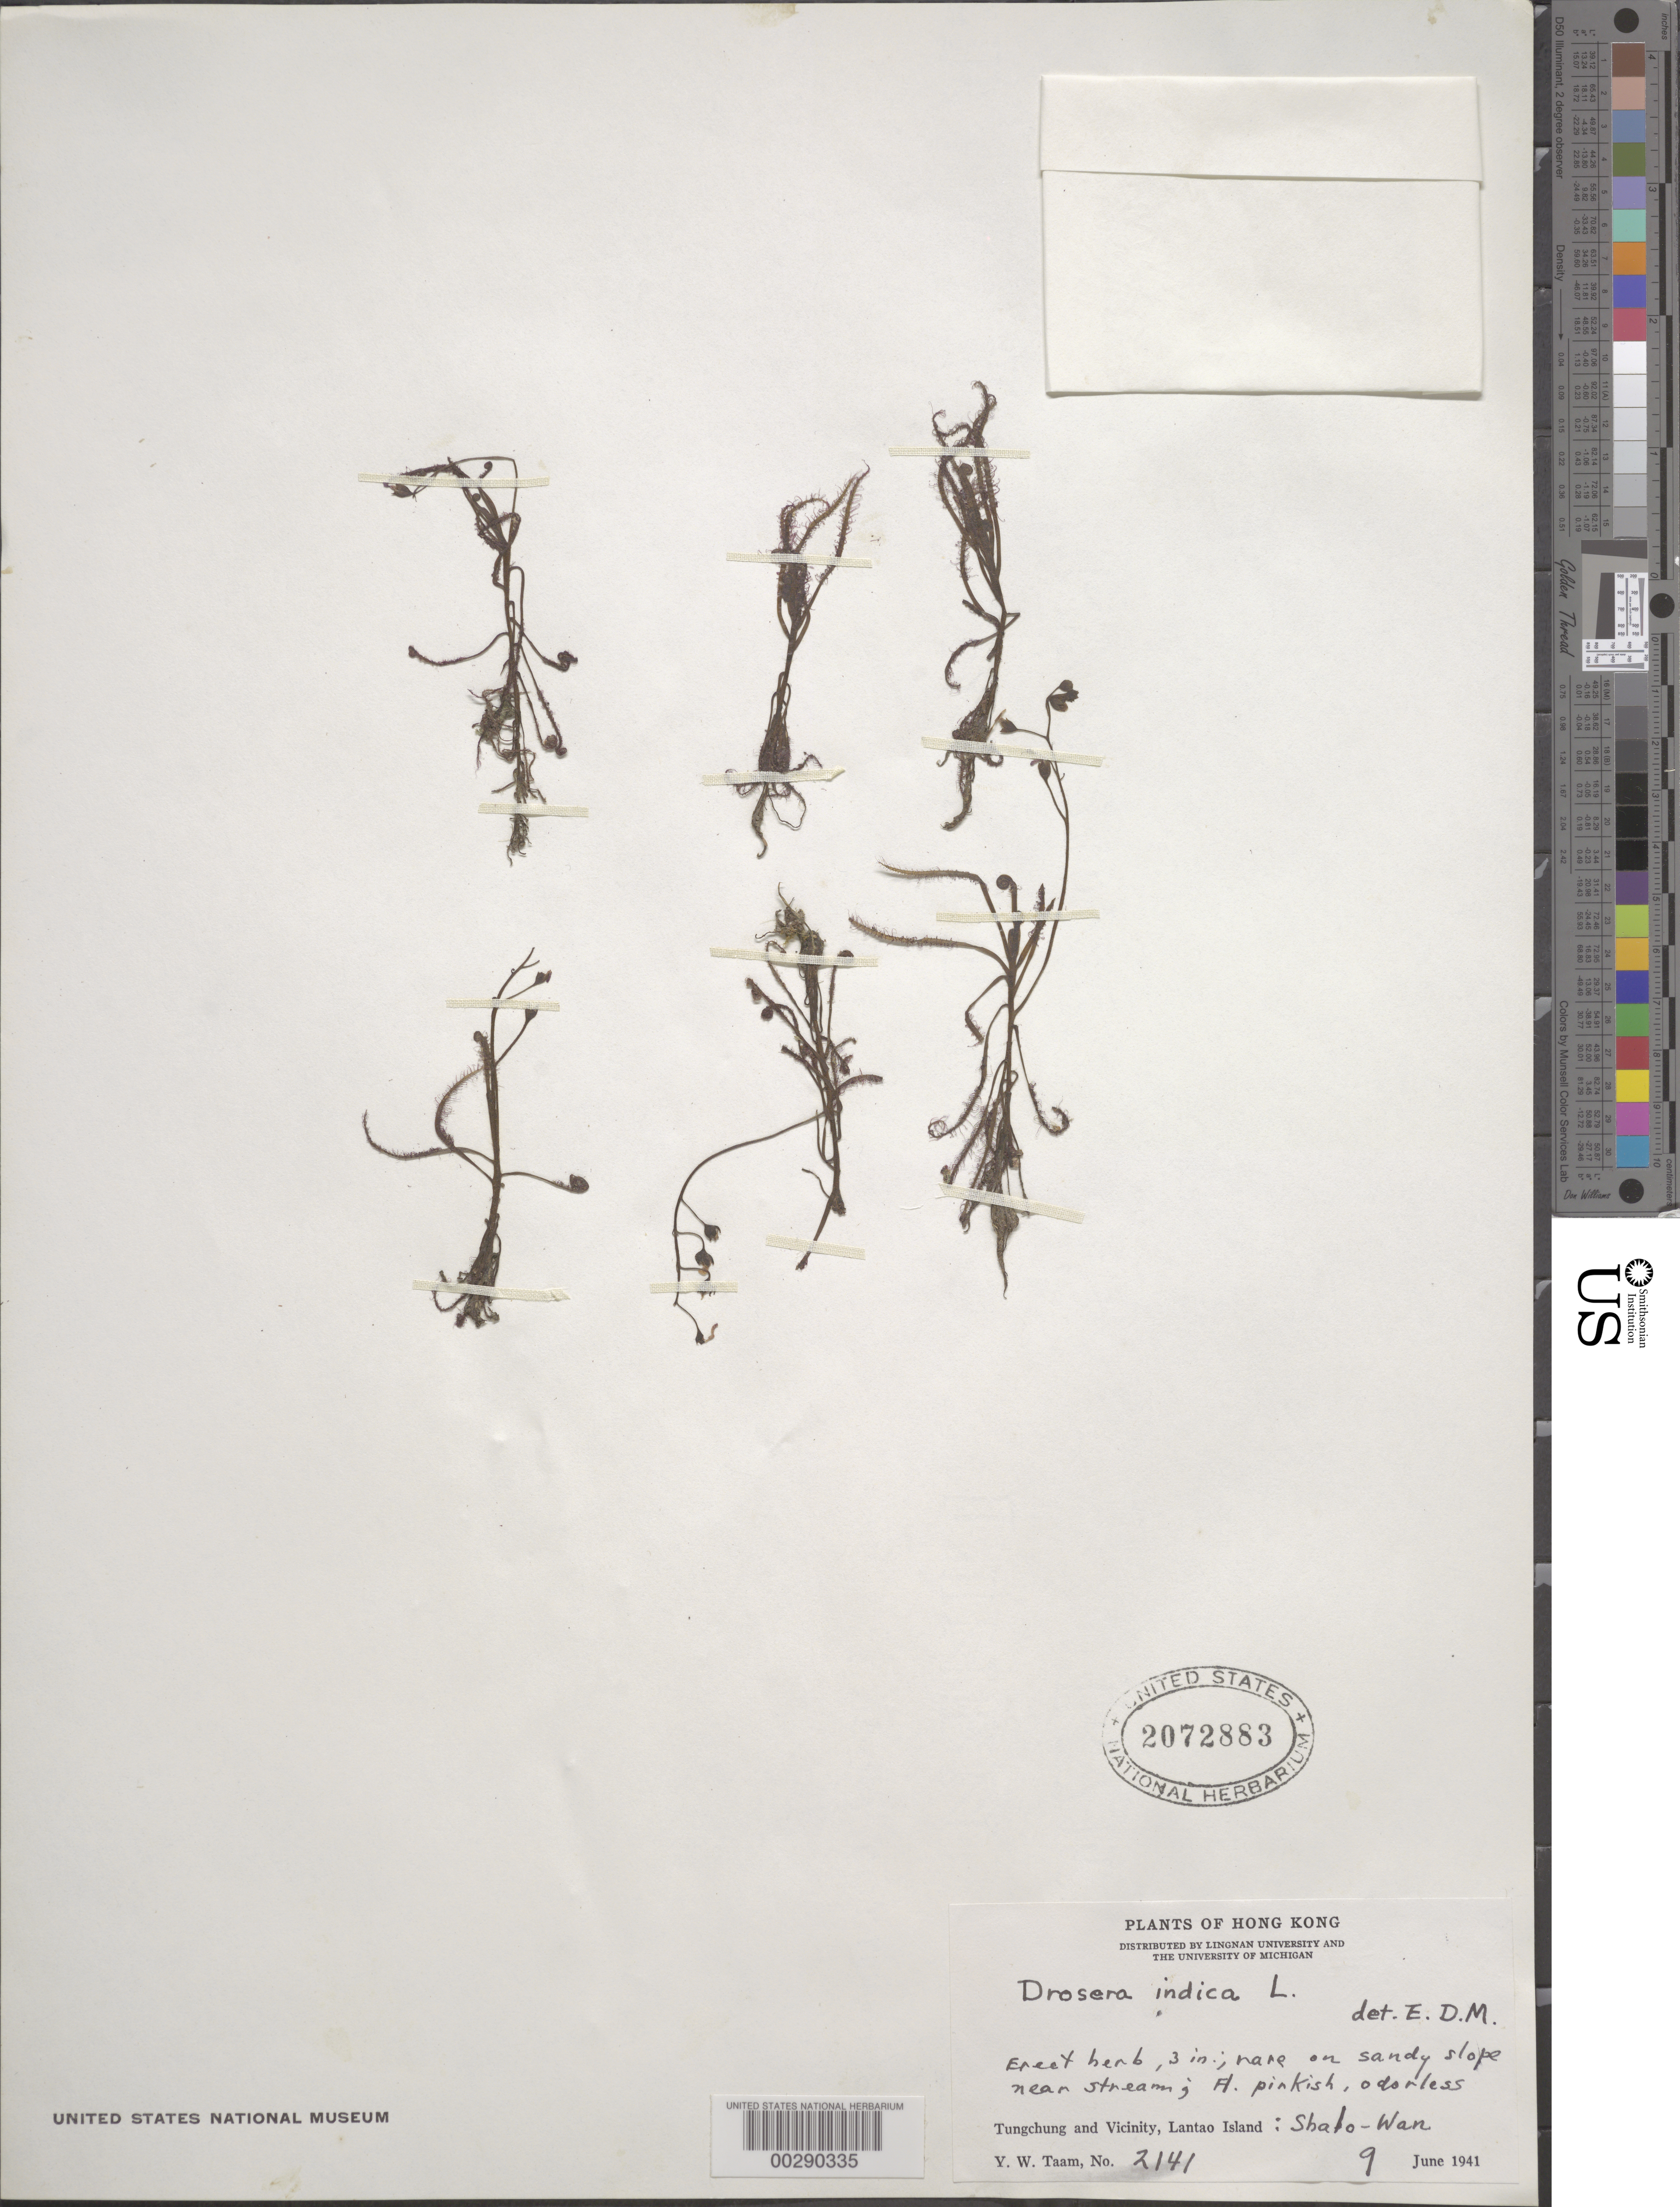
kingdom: Plantae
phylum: Tracheophyta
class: Magnoliopsida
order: Caryophyllales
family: Droseraceae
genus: Drosera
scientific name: Drosera indica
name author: L.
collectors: Y. W. Taam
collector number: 2141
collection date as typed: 09 Jun 1941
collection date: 1941-06-09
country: China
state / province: Hong Kong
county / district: New Territories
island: Lan Tao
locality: Tungchung and vicinity, shalo-wan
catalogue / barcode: US 2072883